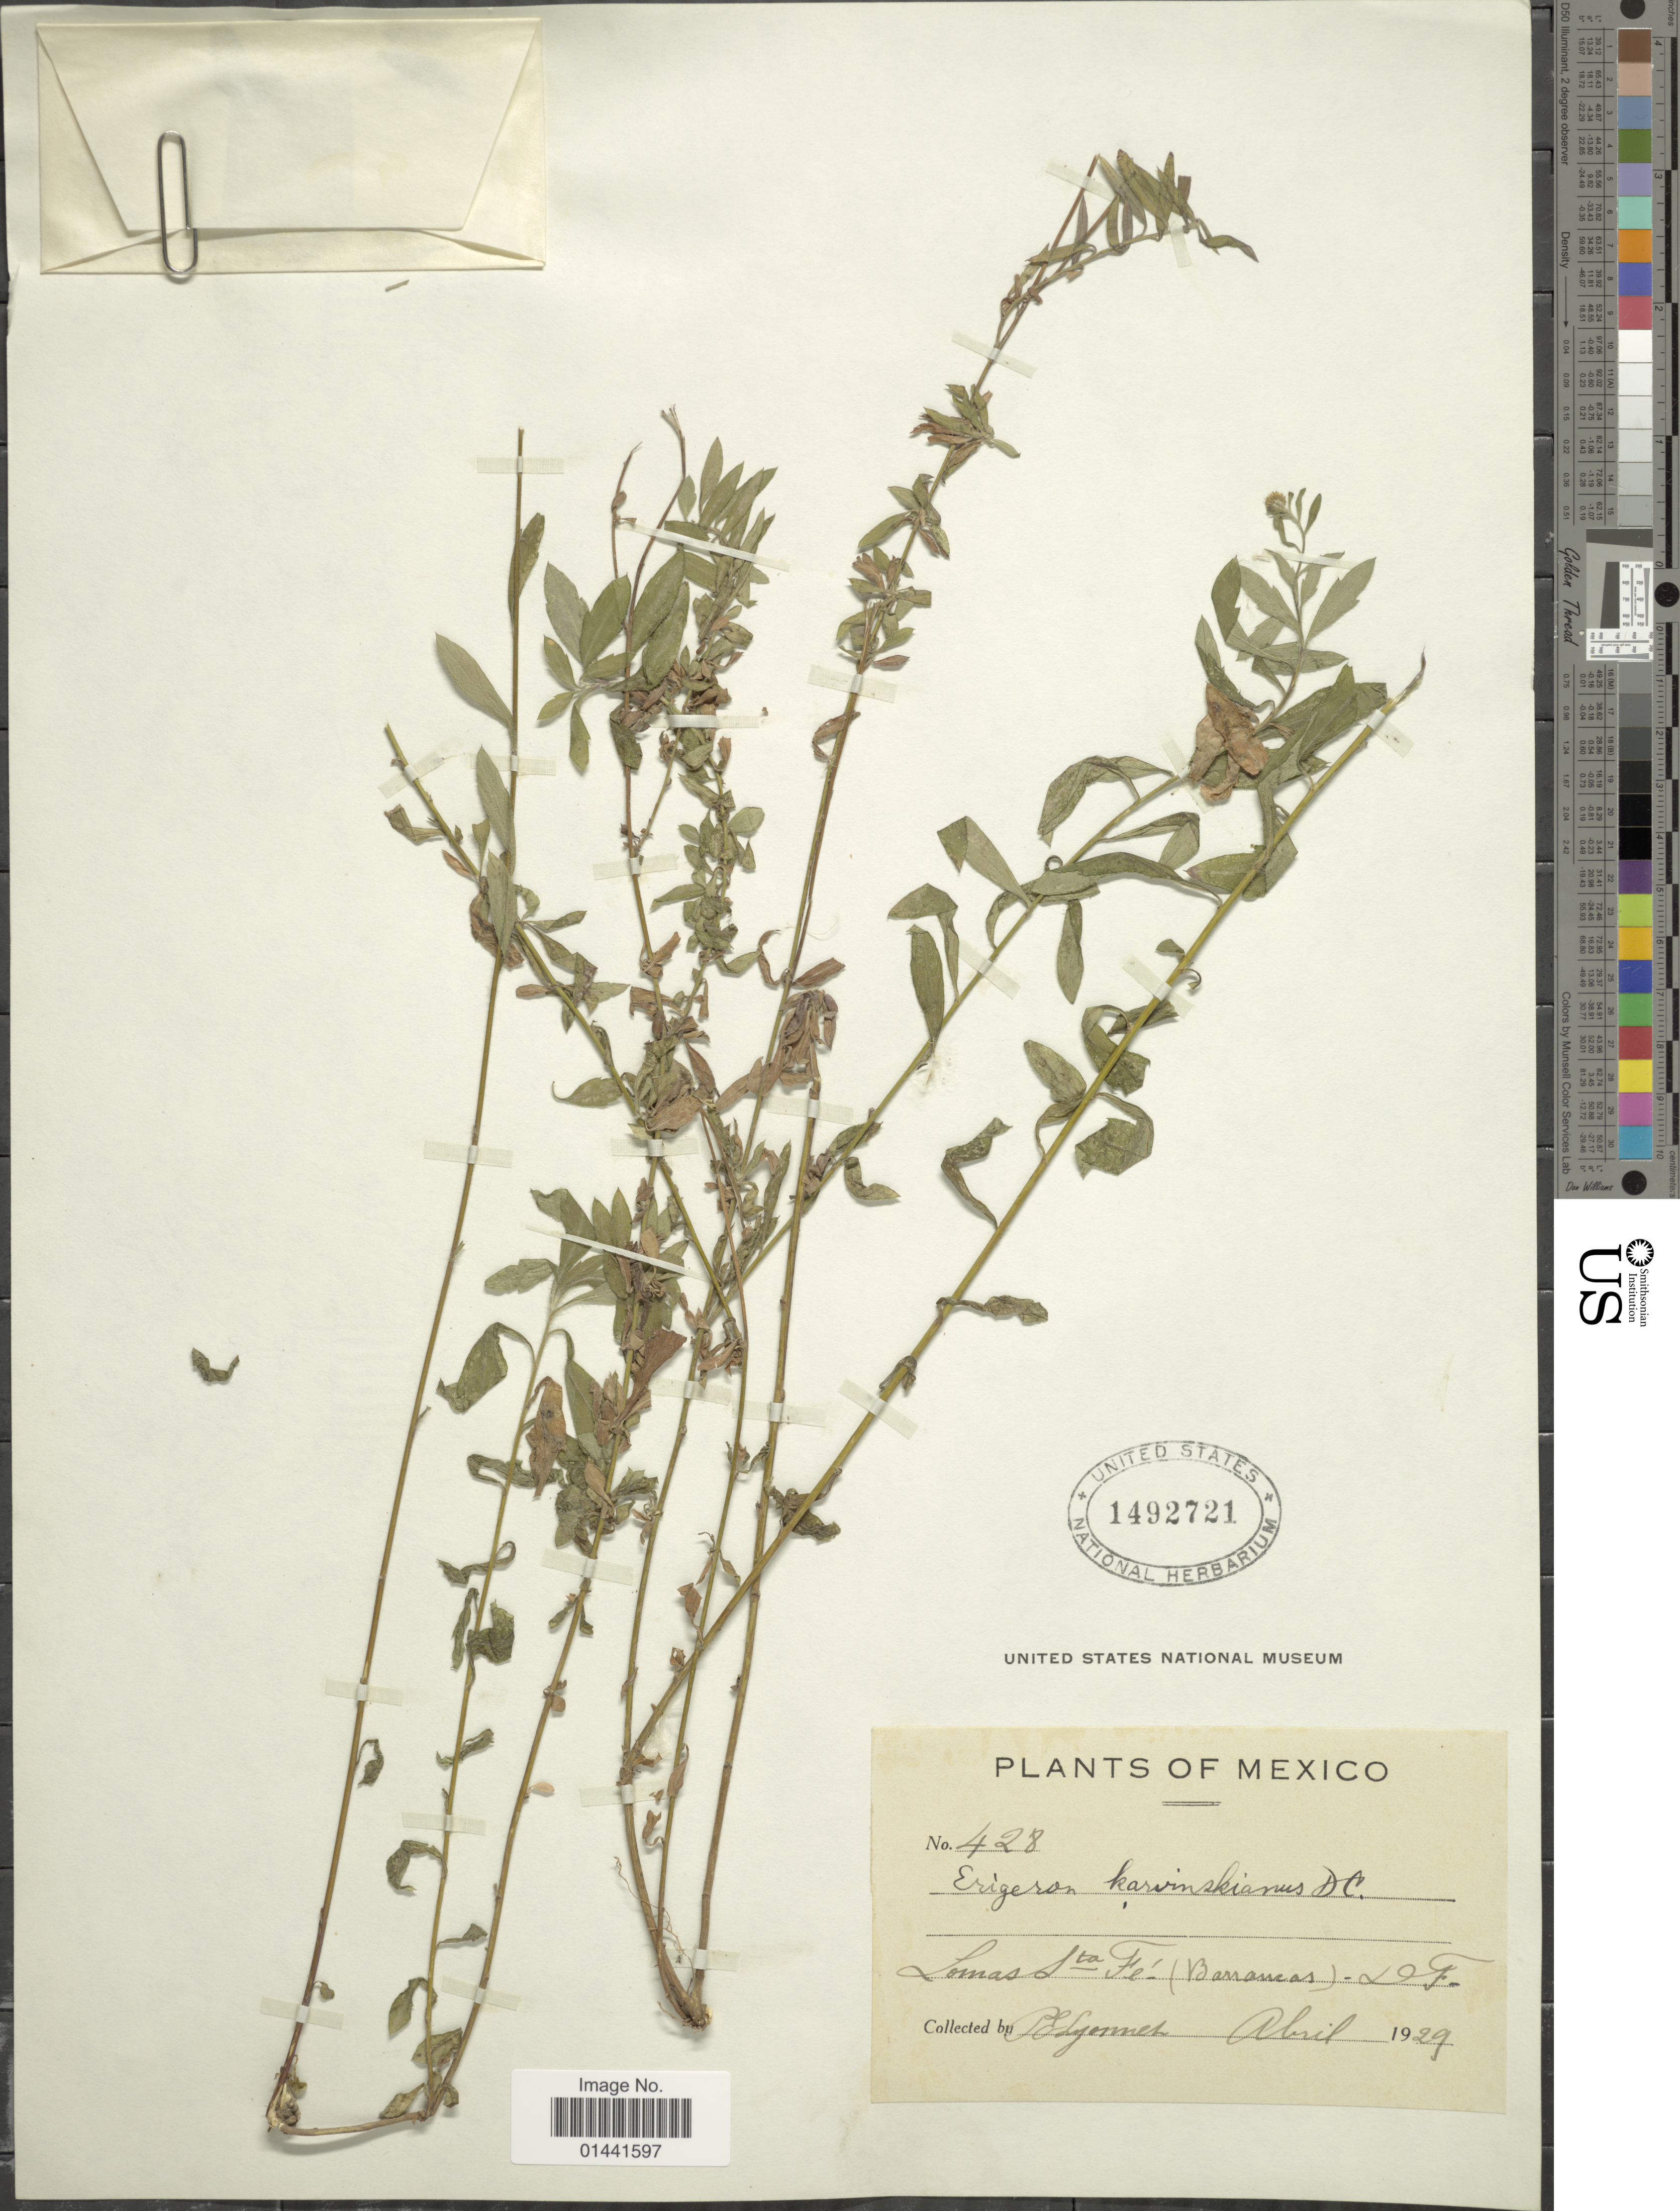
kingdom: Plantae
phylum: Tracheophyta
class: Magnoliopsida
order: Asterales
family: Asteraceae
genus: Erigeron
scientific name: Erigeron karvinskianus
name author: DC.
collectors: P. Lyonnet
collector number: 428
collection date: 1929-04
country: Mexico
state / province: Distrito Federal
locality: Loma sta. Fe'. (Barrancas)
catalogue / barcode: US 1492721